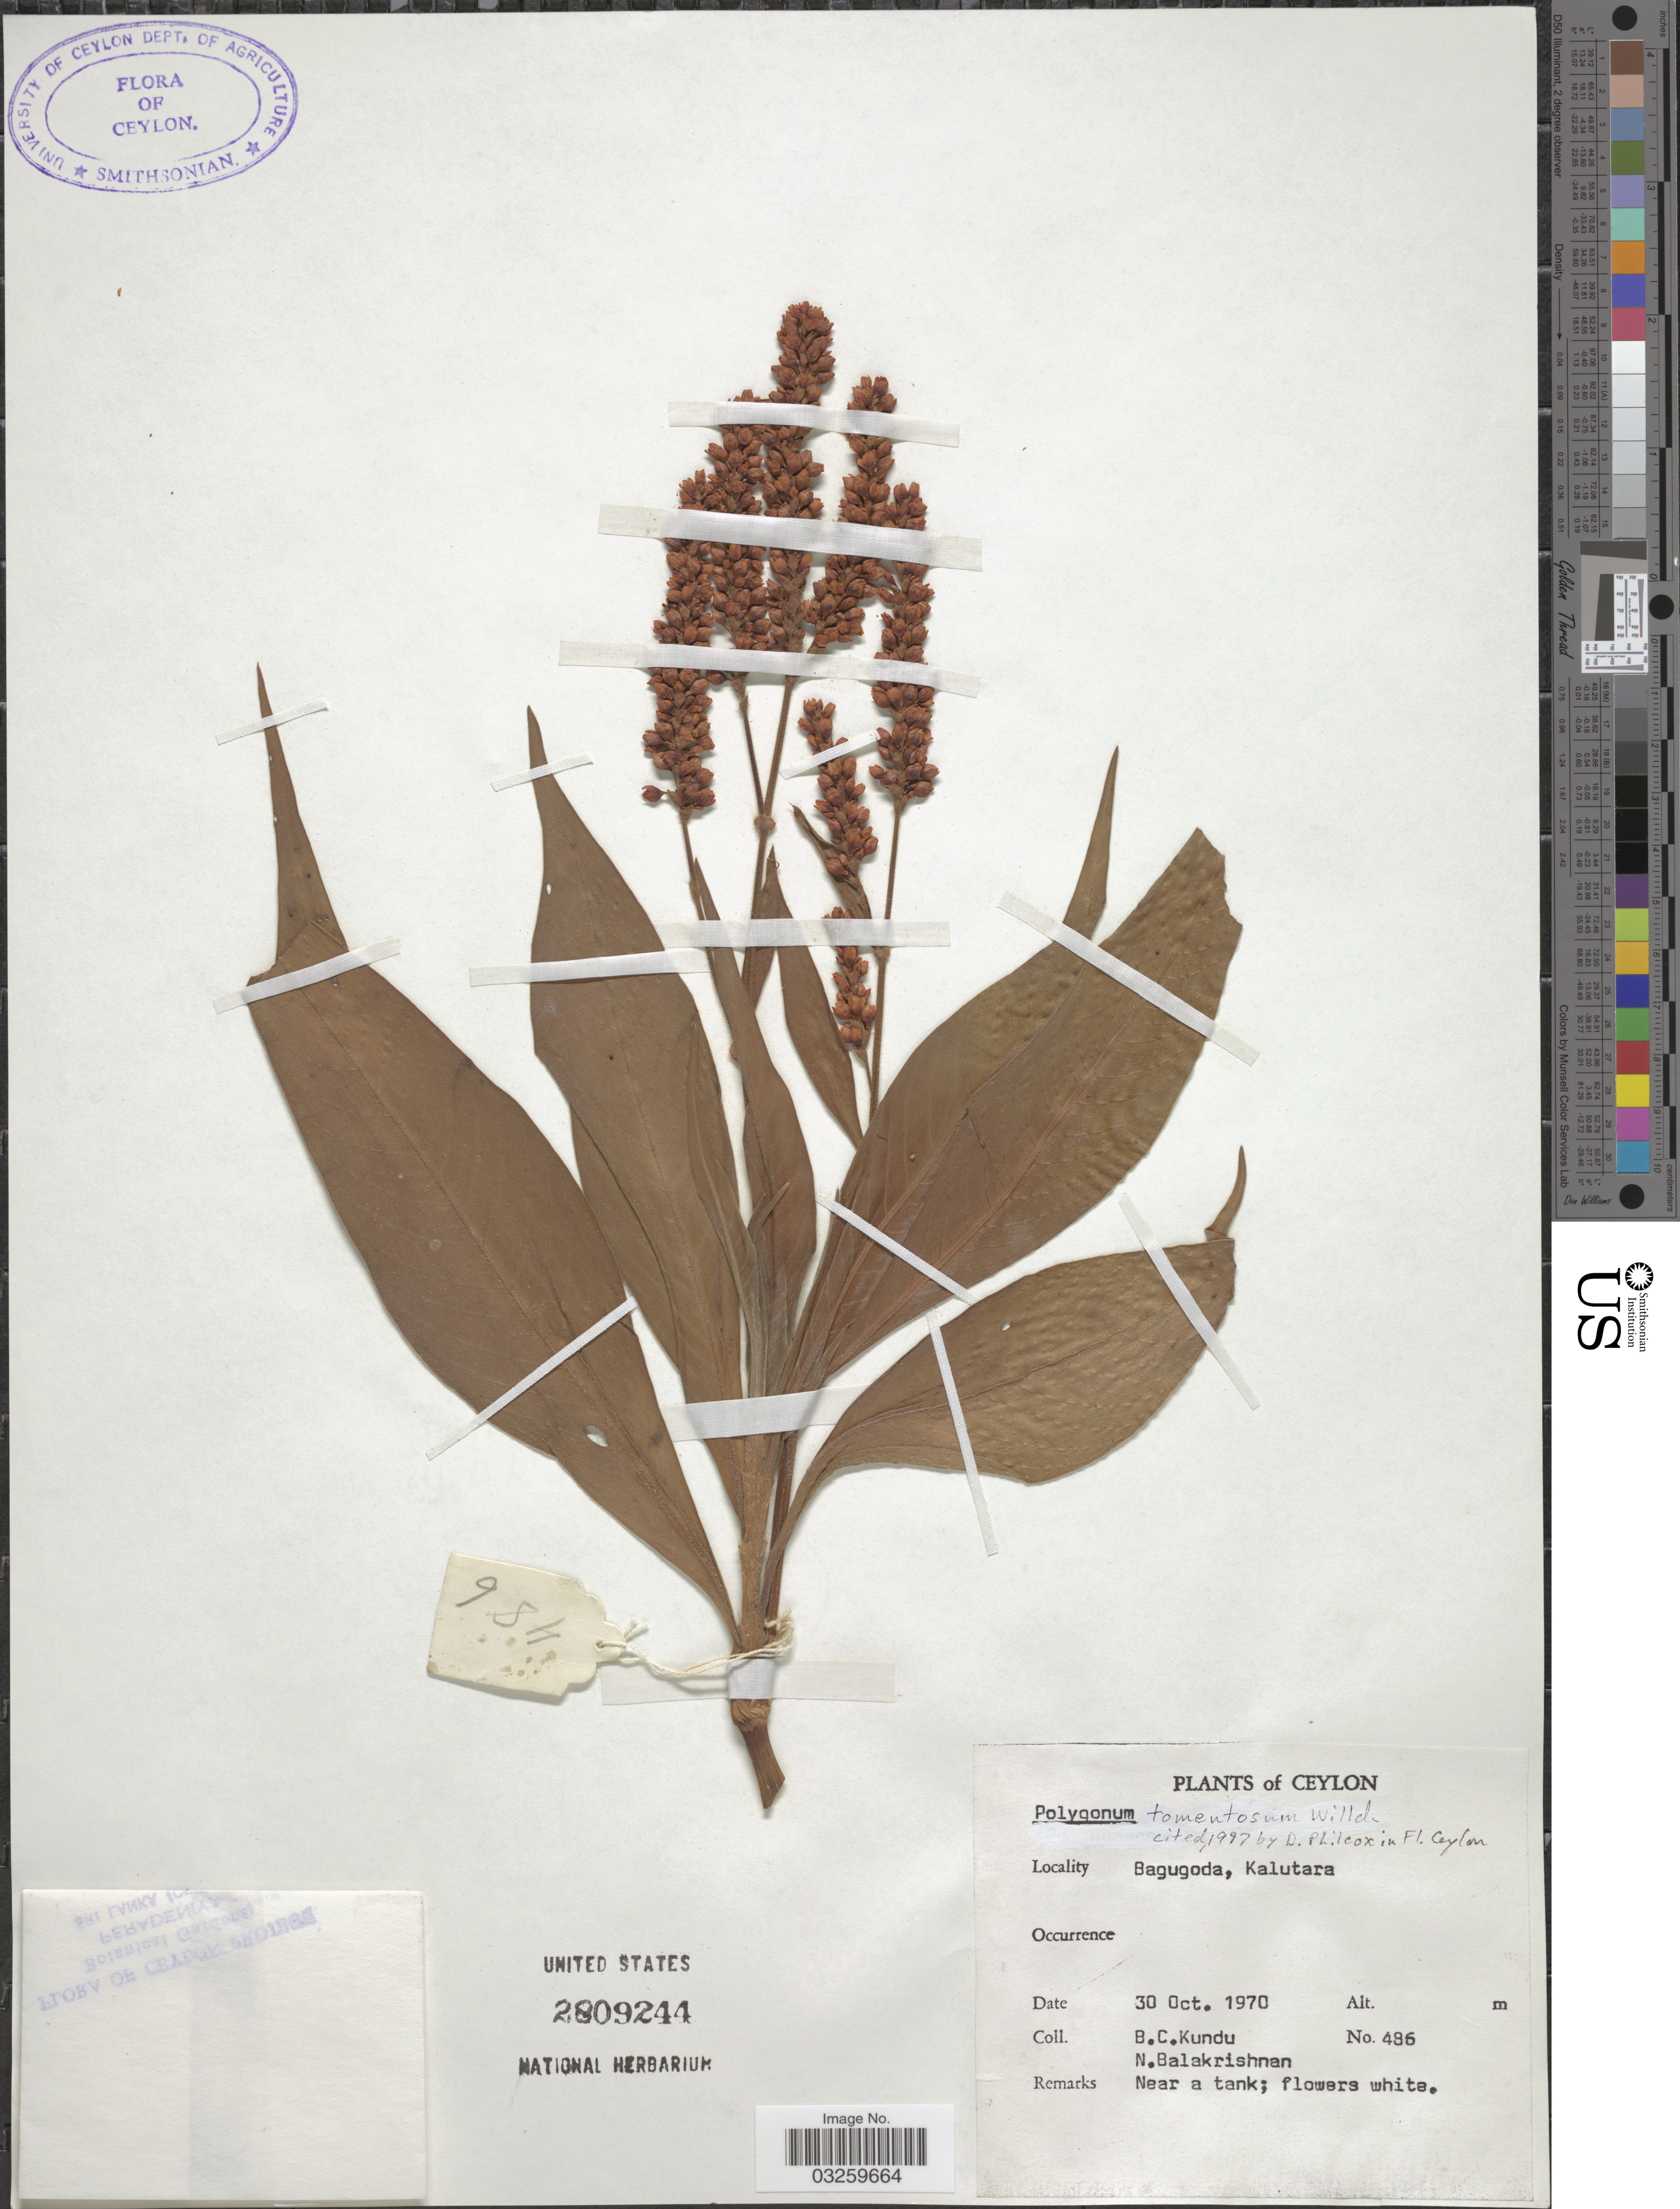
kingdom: Plantae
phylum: Tracheophyta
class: Magnoliopsida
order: Caryophyllales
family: Polygonaceae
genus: Polygonum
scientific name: Polygonum tomentosum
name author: Willd.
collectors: B. C. Kundu & N. Balakrishnan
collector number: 486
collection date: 1970-10-30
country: Sri Lanka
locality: Ceylon. Bagugoda, Kalutara.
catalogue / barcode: US 2809244